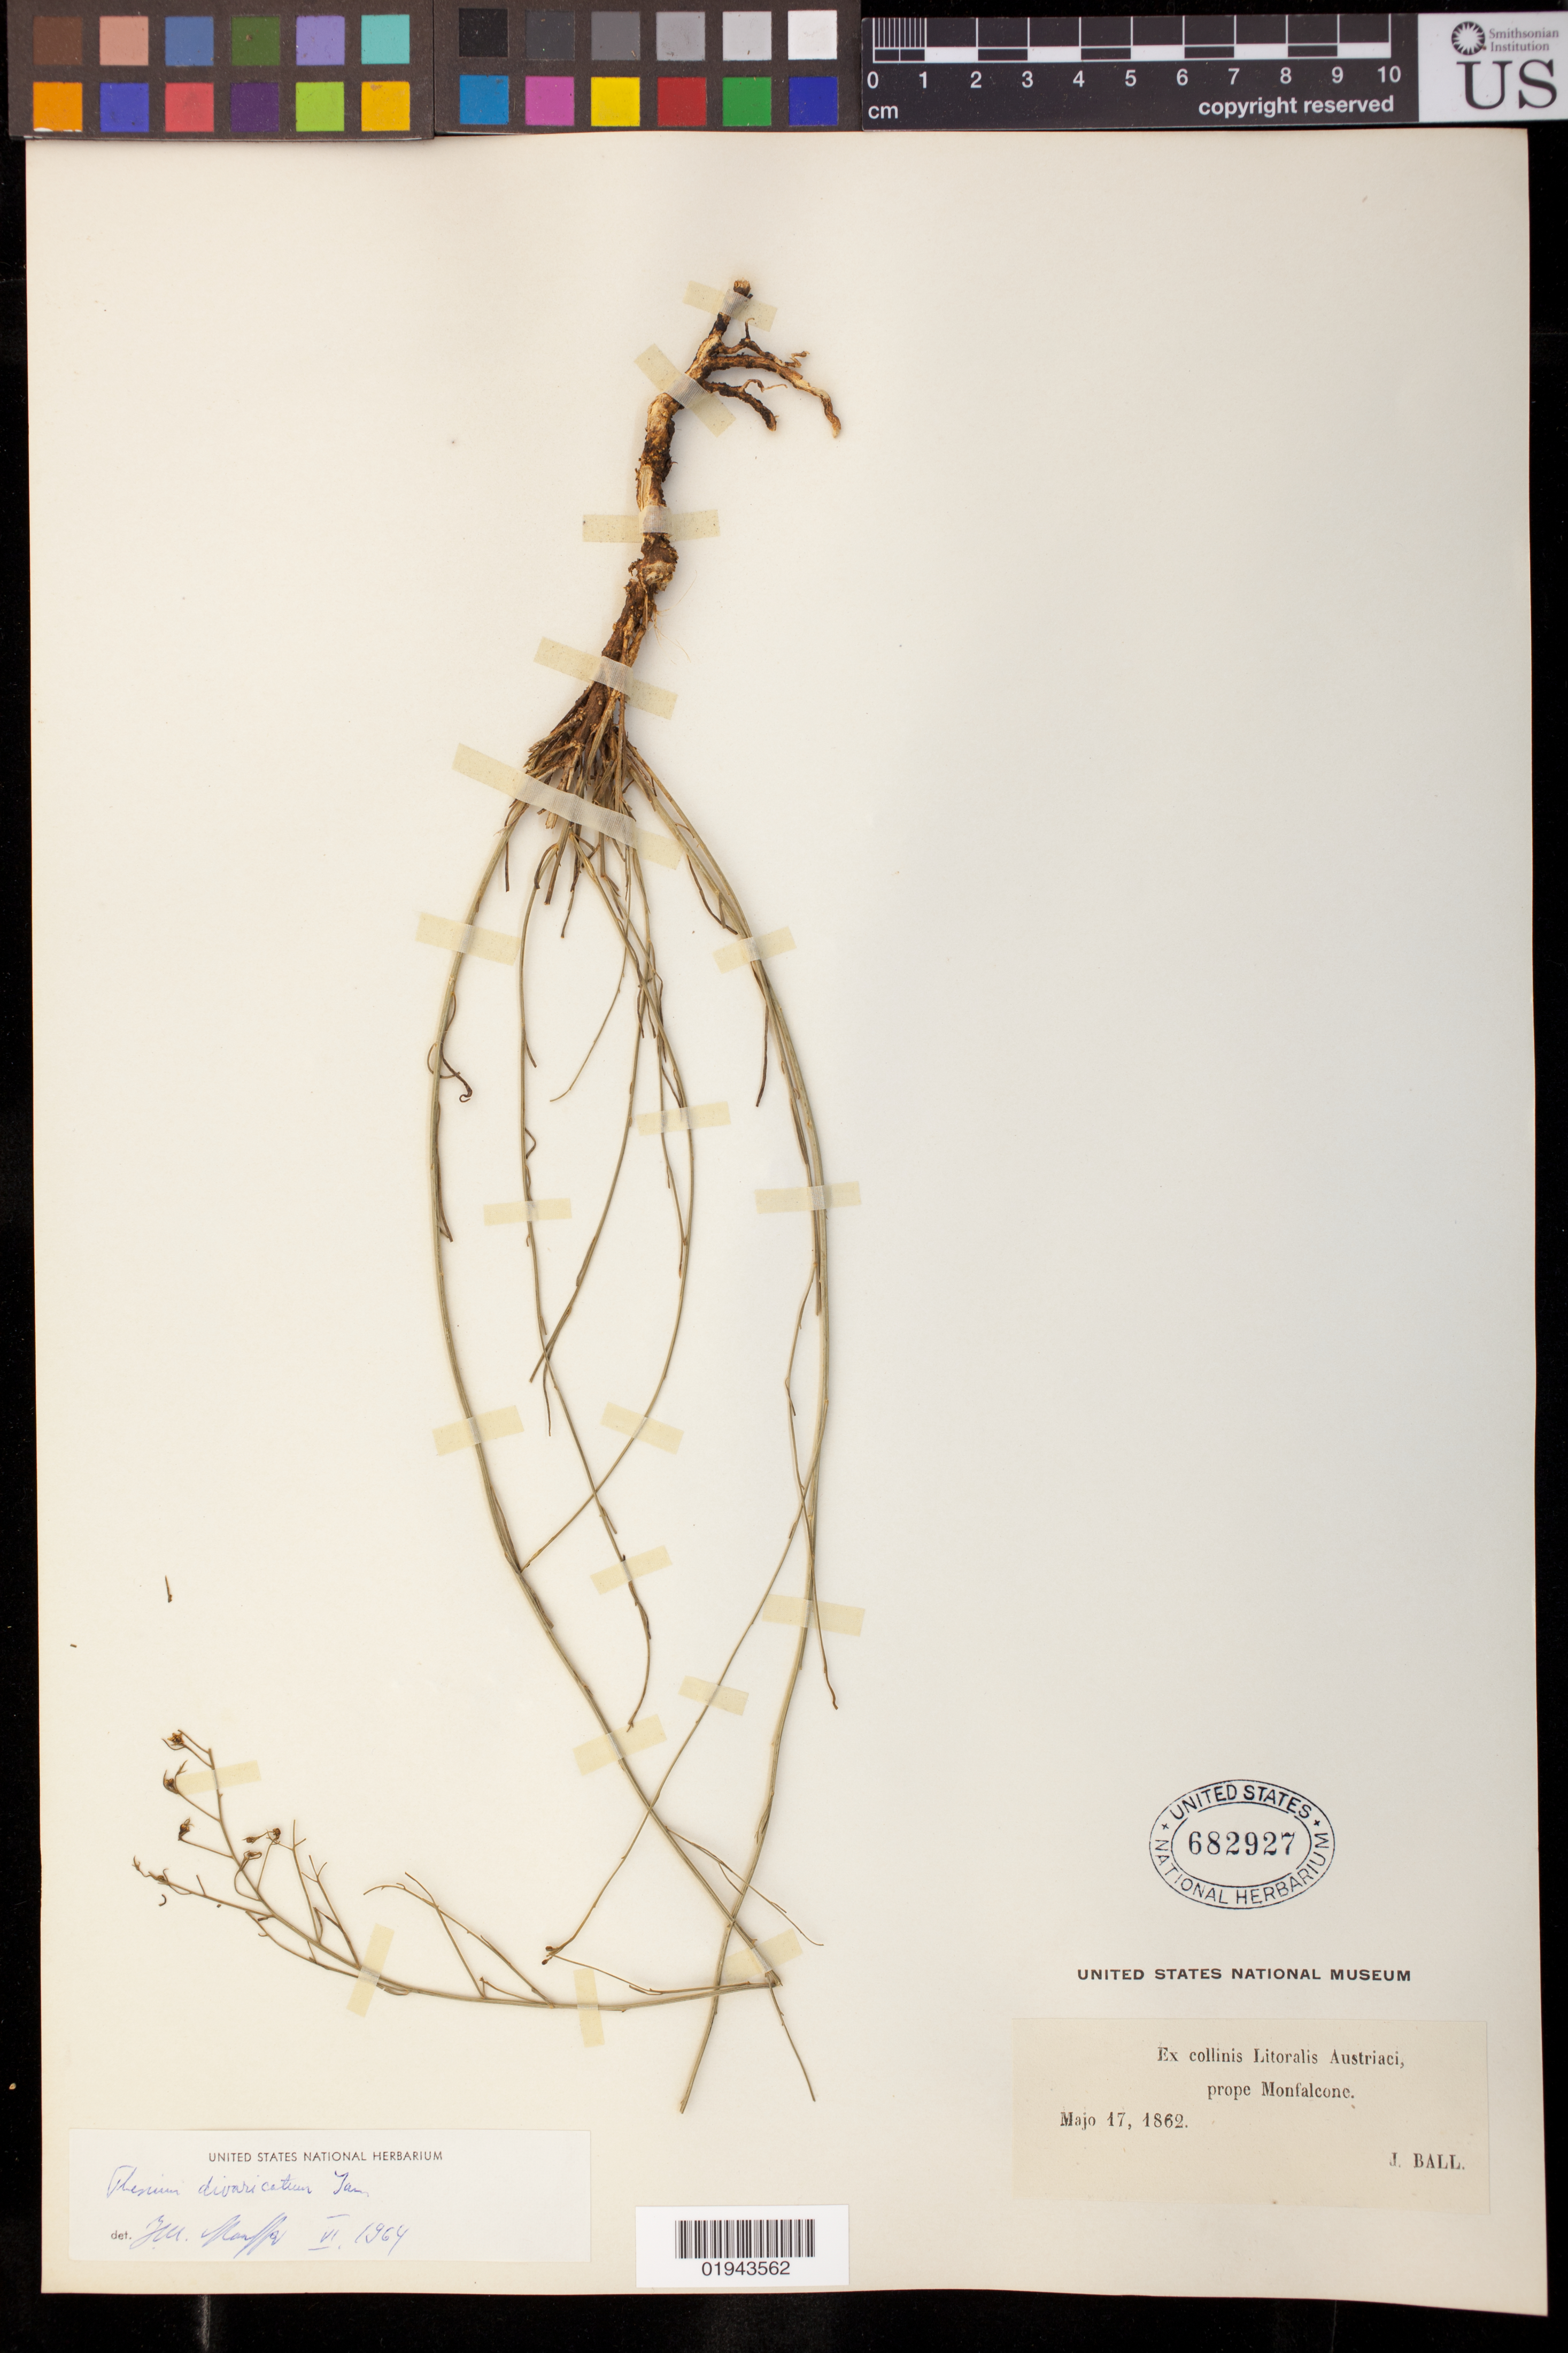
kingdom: Plantae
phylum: Tracheophyta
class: Magnoliopsida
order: Santalales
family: Thesiaceae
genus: Thesium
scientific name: Thesium divaricatum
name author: Jan ex Mert. & W.D.J. Koch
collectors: J. Ball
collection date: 1862-05-17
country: Italy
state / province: Friuli-Venezia Giulia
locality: Monfalcone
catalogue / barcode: US 682927